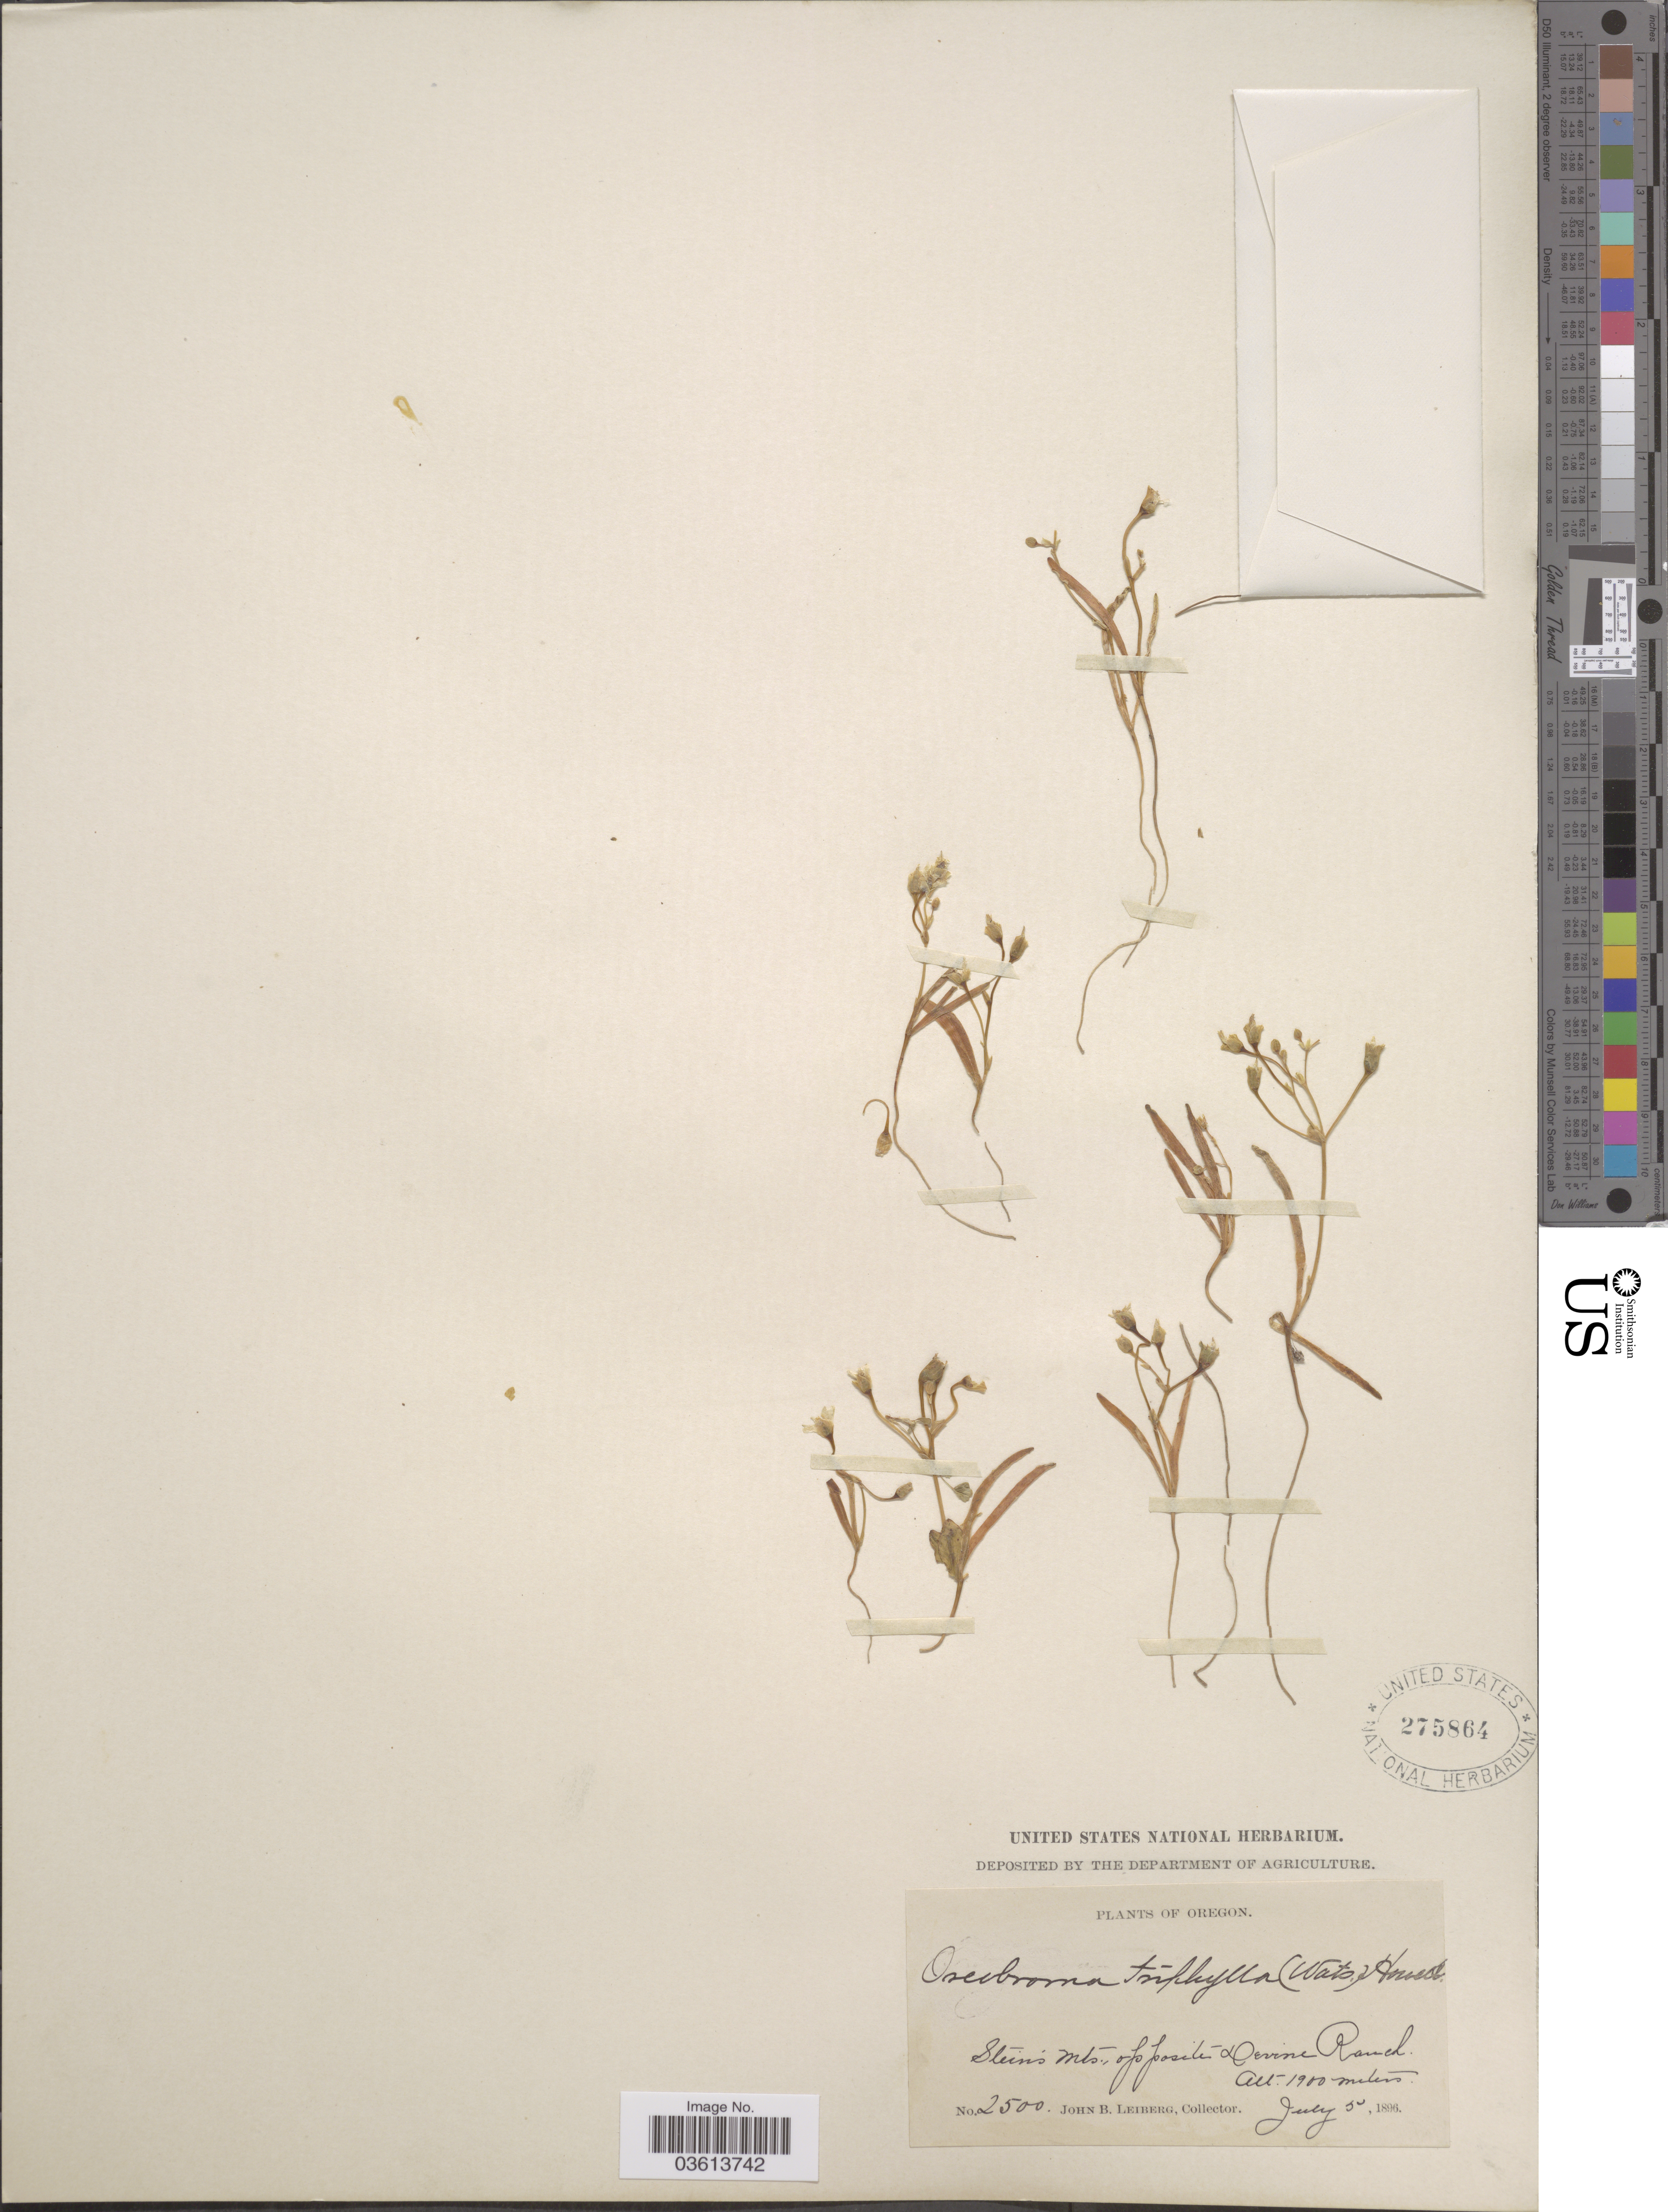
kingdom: Plantae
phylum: Tracheophyta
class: Magnoliopsida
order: Caryophyllales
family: Montiaceae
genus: Erocallis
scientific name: Erocallis triphylla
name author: (S. Watson) Rydb.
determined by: Strong, Mark T., (BOT), Smithsonian Institution - National Museum of Natural History (UNITED STATES)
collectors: J. B. Leiberg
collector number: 2500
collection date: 1896-07-05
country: United States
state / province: Oregon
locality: Stein's Mts., opposite Devine Ranch.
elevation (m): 1900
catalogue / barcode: US 275864